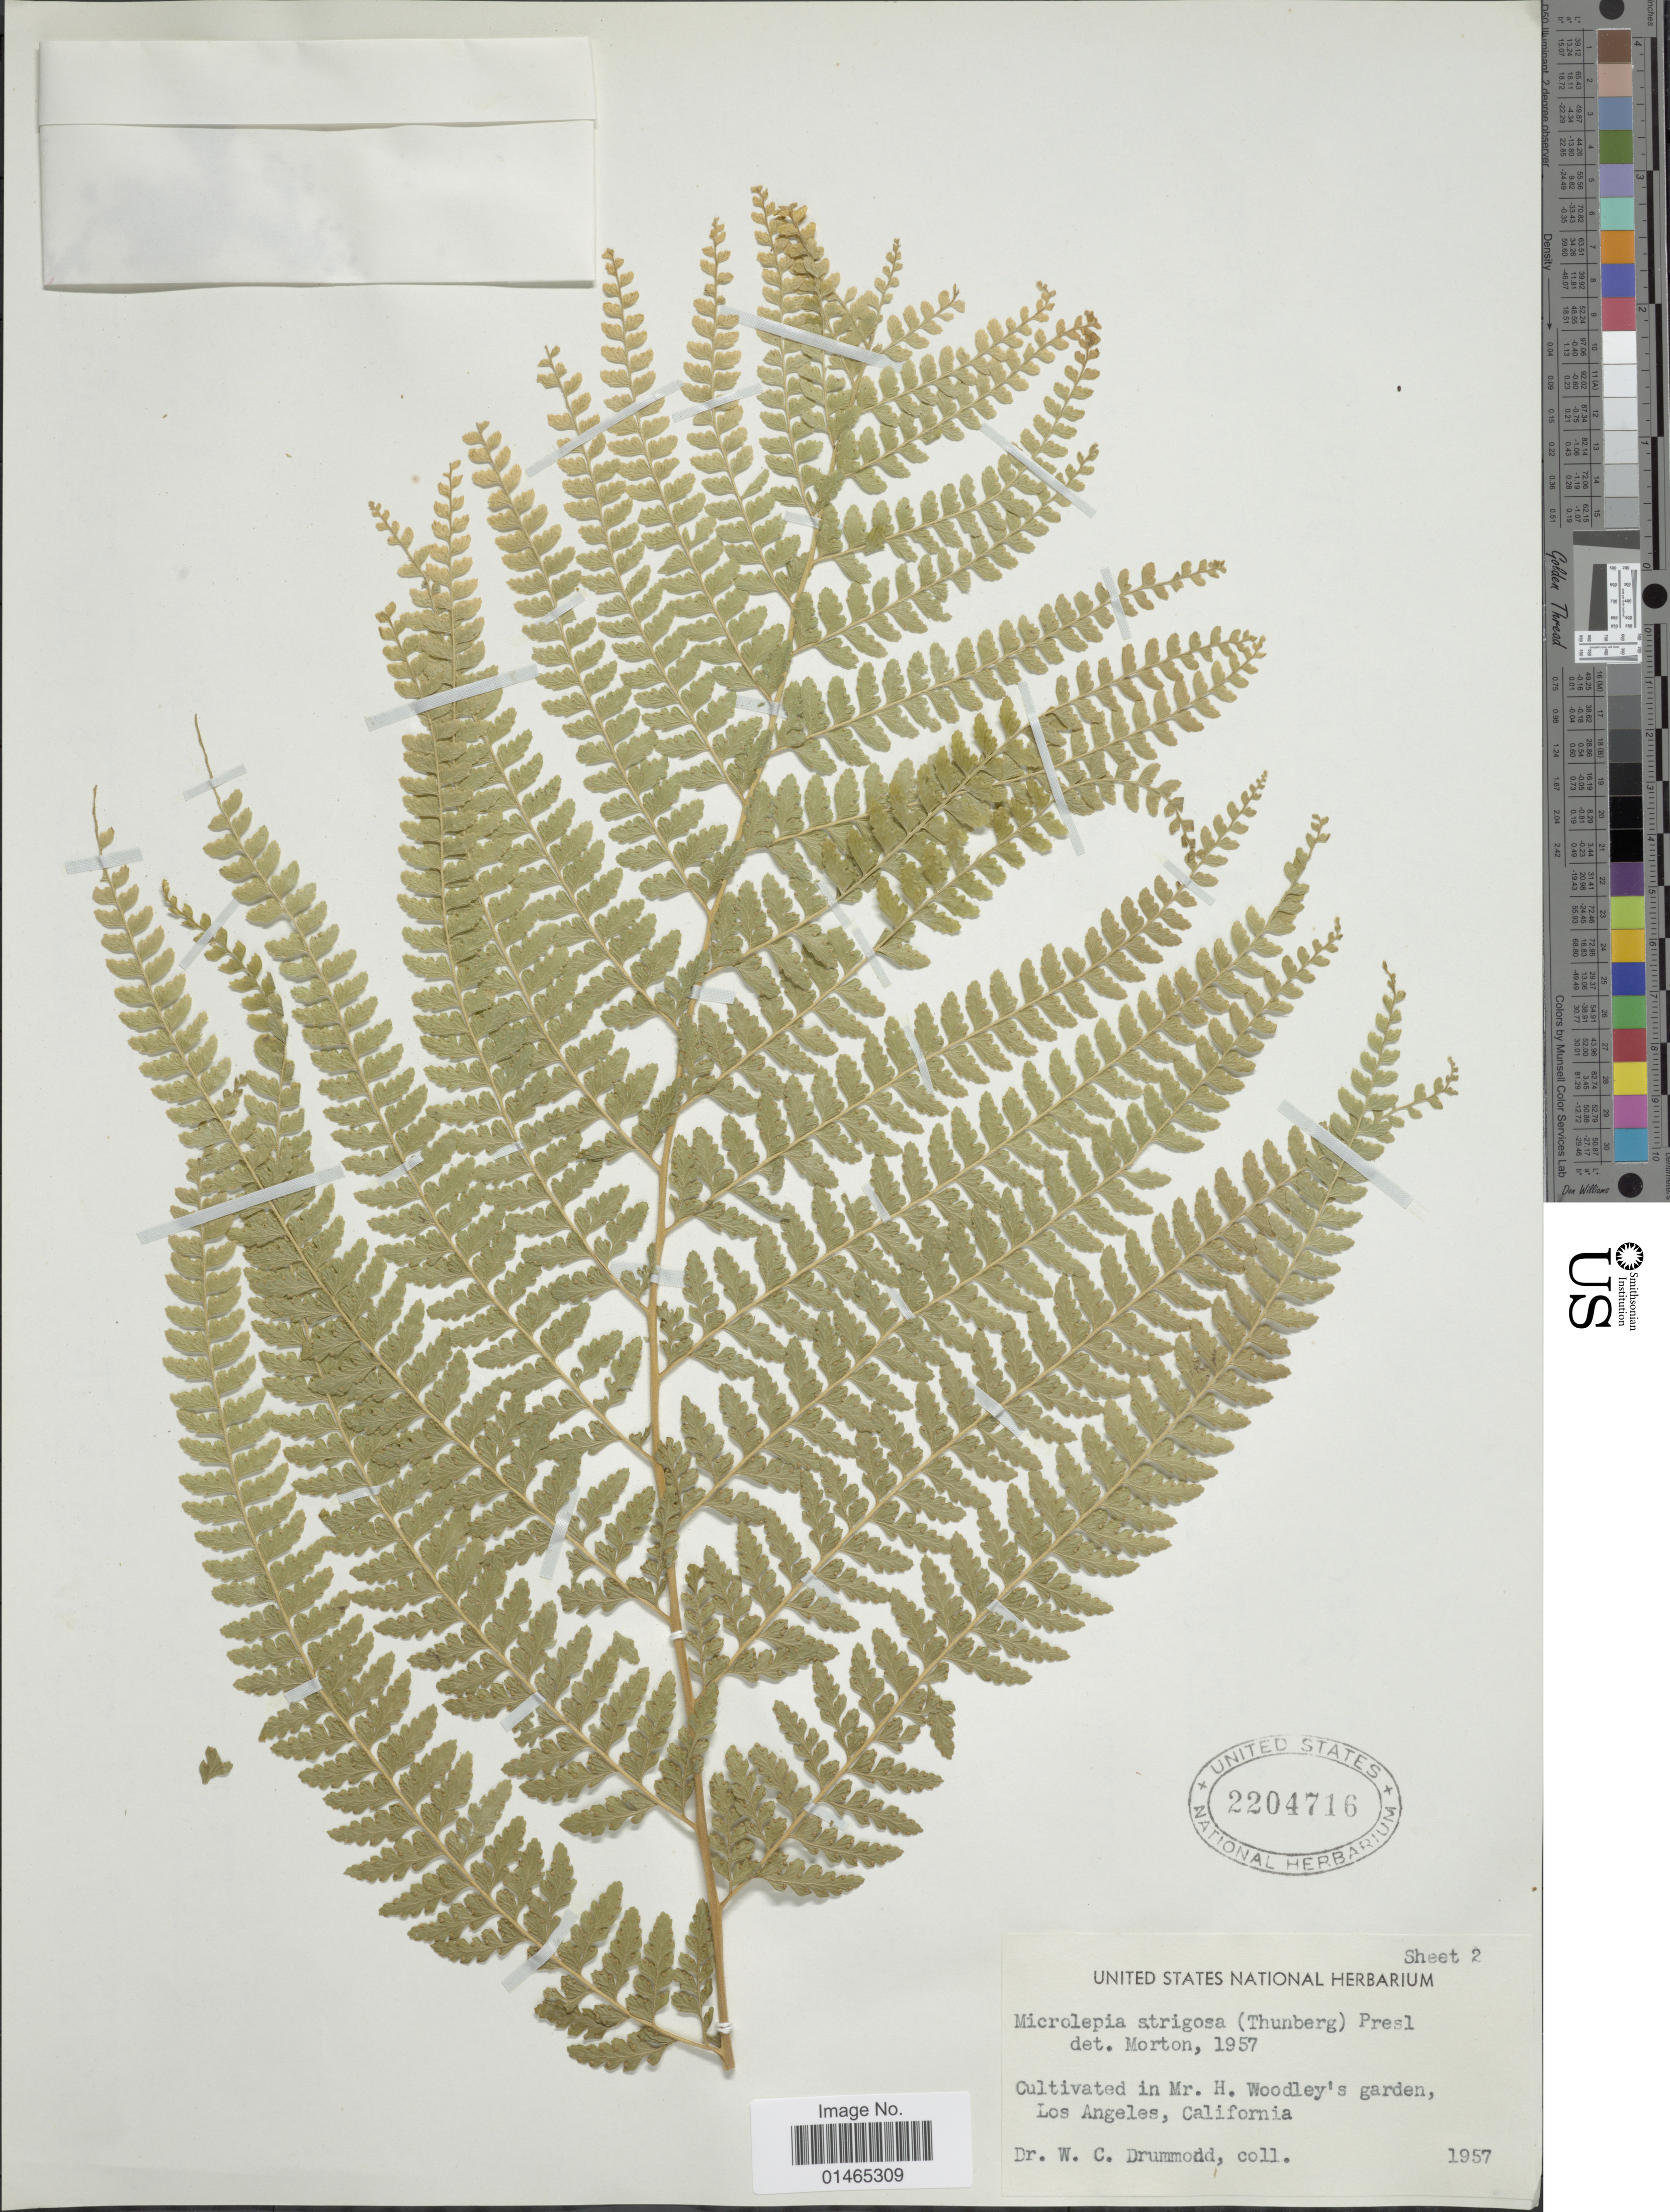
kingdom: Plantae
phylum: Tracheophyta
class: Polypodiopsida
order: Polypodiales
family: Dennstaedtiaceae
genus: Microlepia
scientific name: Microlepia substrigosa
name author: Tagawa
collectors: W. Drummond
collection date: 1957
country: United States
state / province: California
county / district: Los Angeles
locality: Cultivated in Mr. H. Woodley's garden, Los Angeles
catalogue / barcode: US 2204716